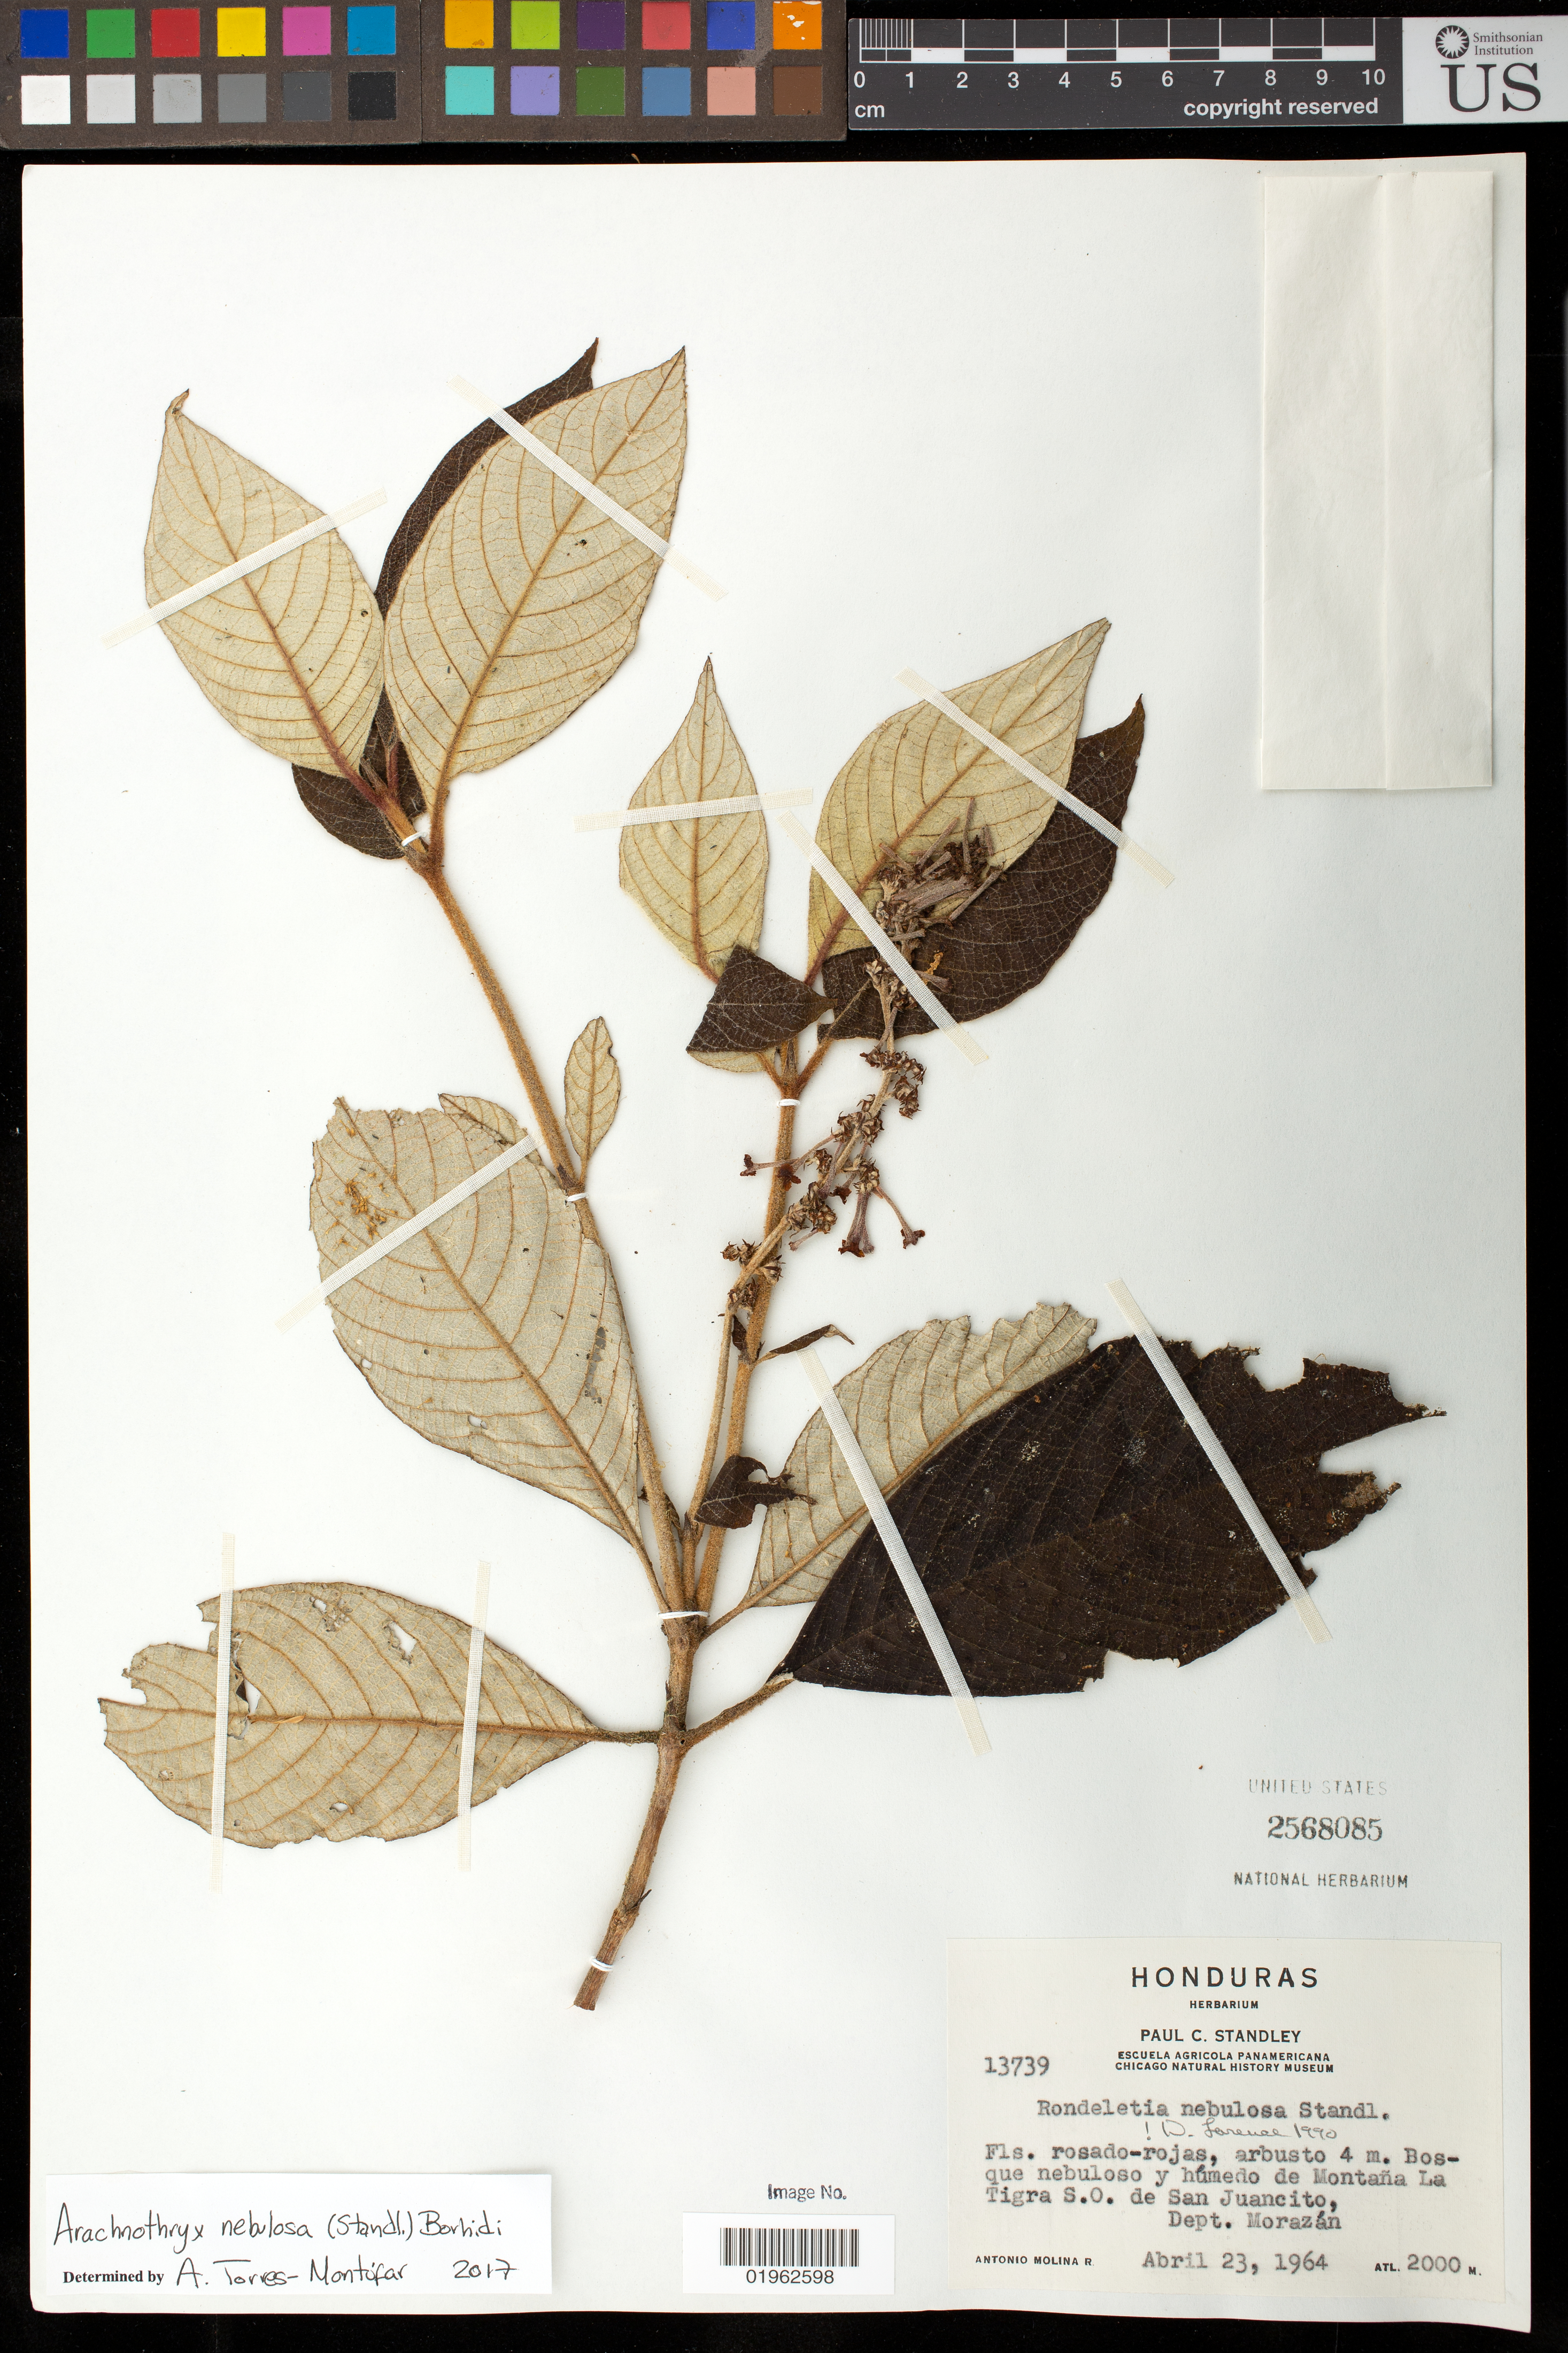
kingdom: Plantae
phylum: Tracheophyta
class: Magnoliopsida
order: Gentianales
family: Rubiaceae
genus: Arachnothryx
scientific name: Arachnothryx nebulosa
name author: (Standl.) Borhidi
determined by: Torres Montufar, J. A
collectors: A. Molina R.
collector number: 13739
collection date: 1964-04-23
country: Honduras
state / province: Fco. Morazán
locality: Montana La Tigra S.O. de San Juancito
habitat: Bosque nebuloso y húmedo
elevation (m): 2000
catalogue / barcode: US 2568085